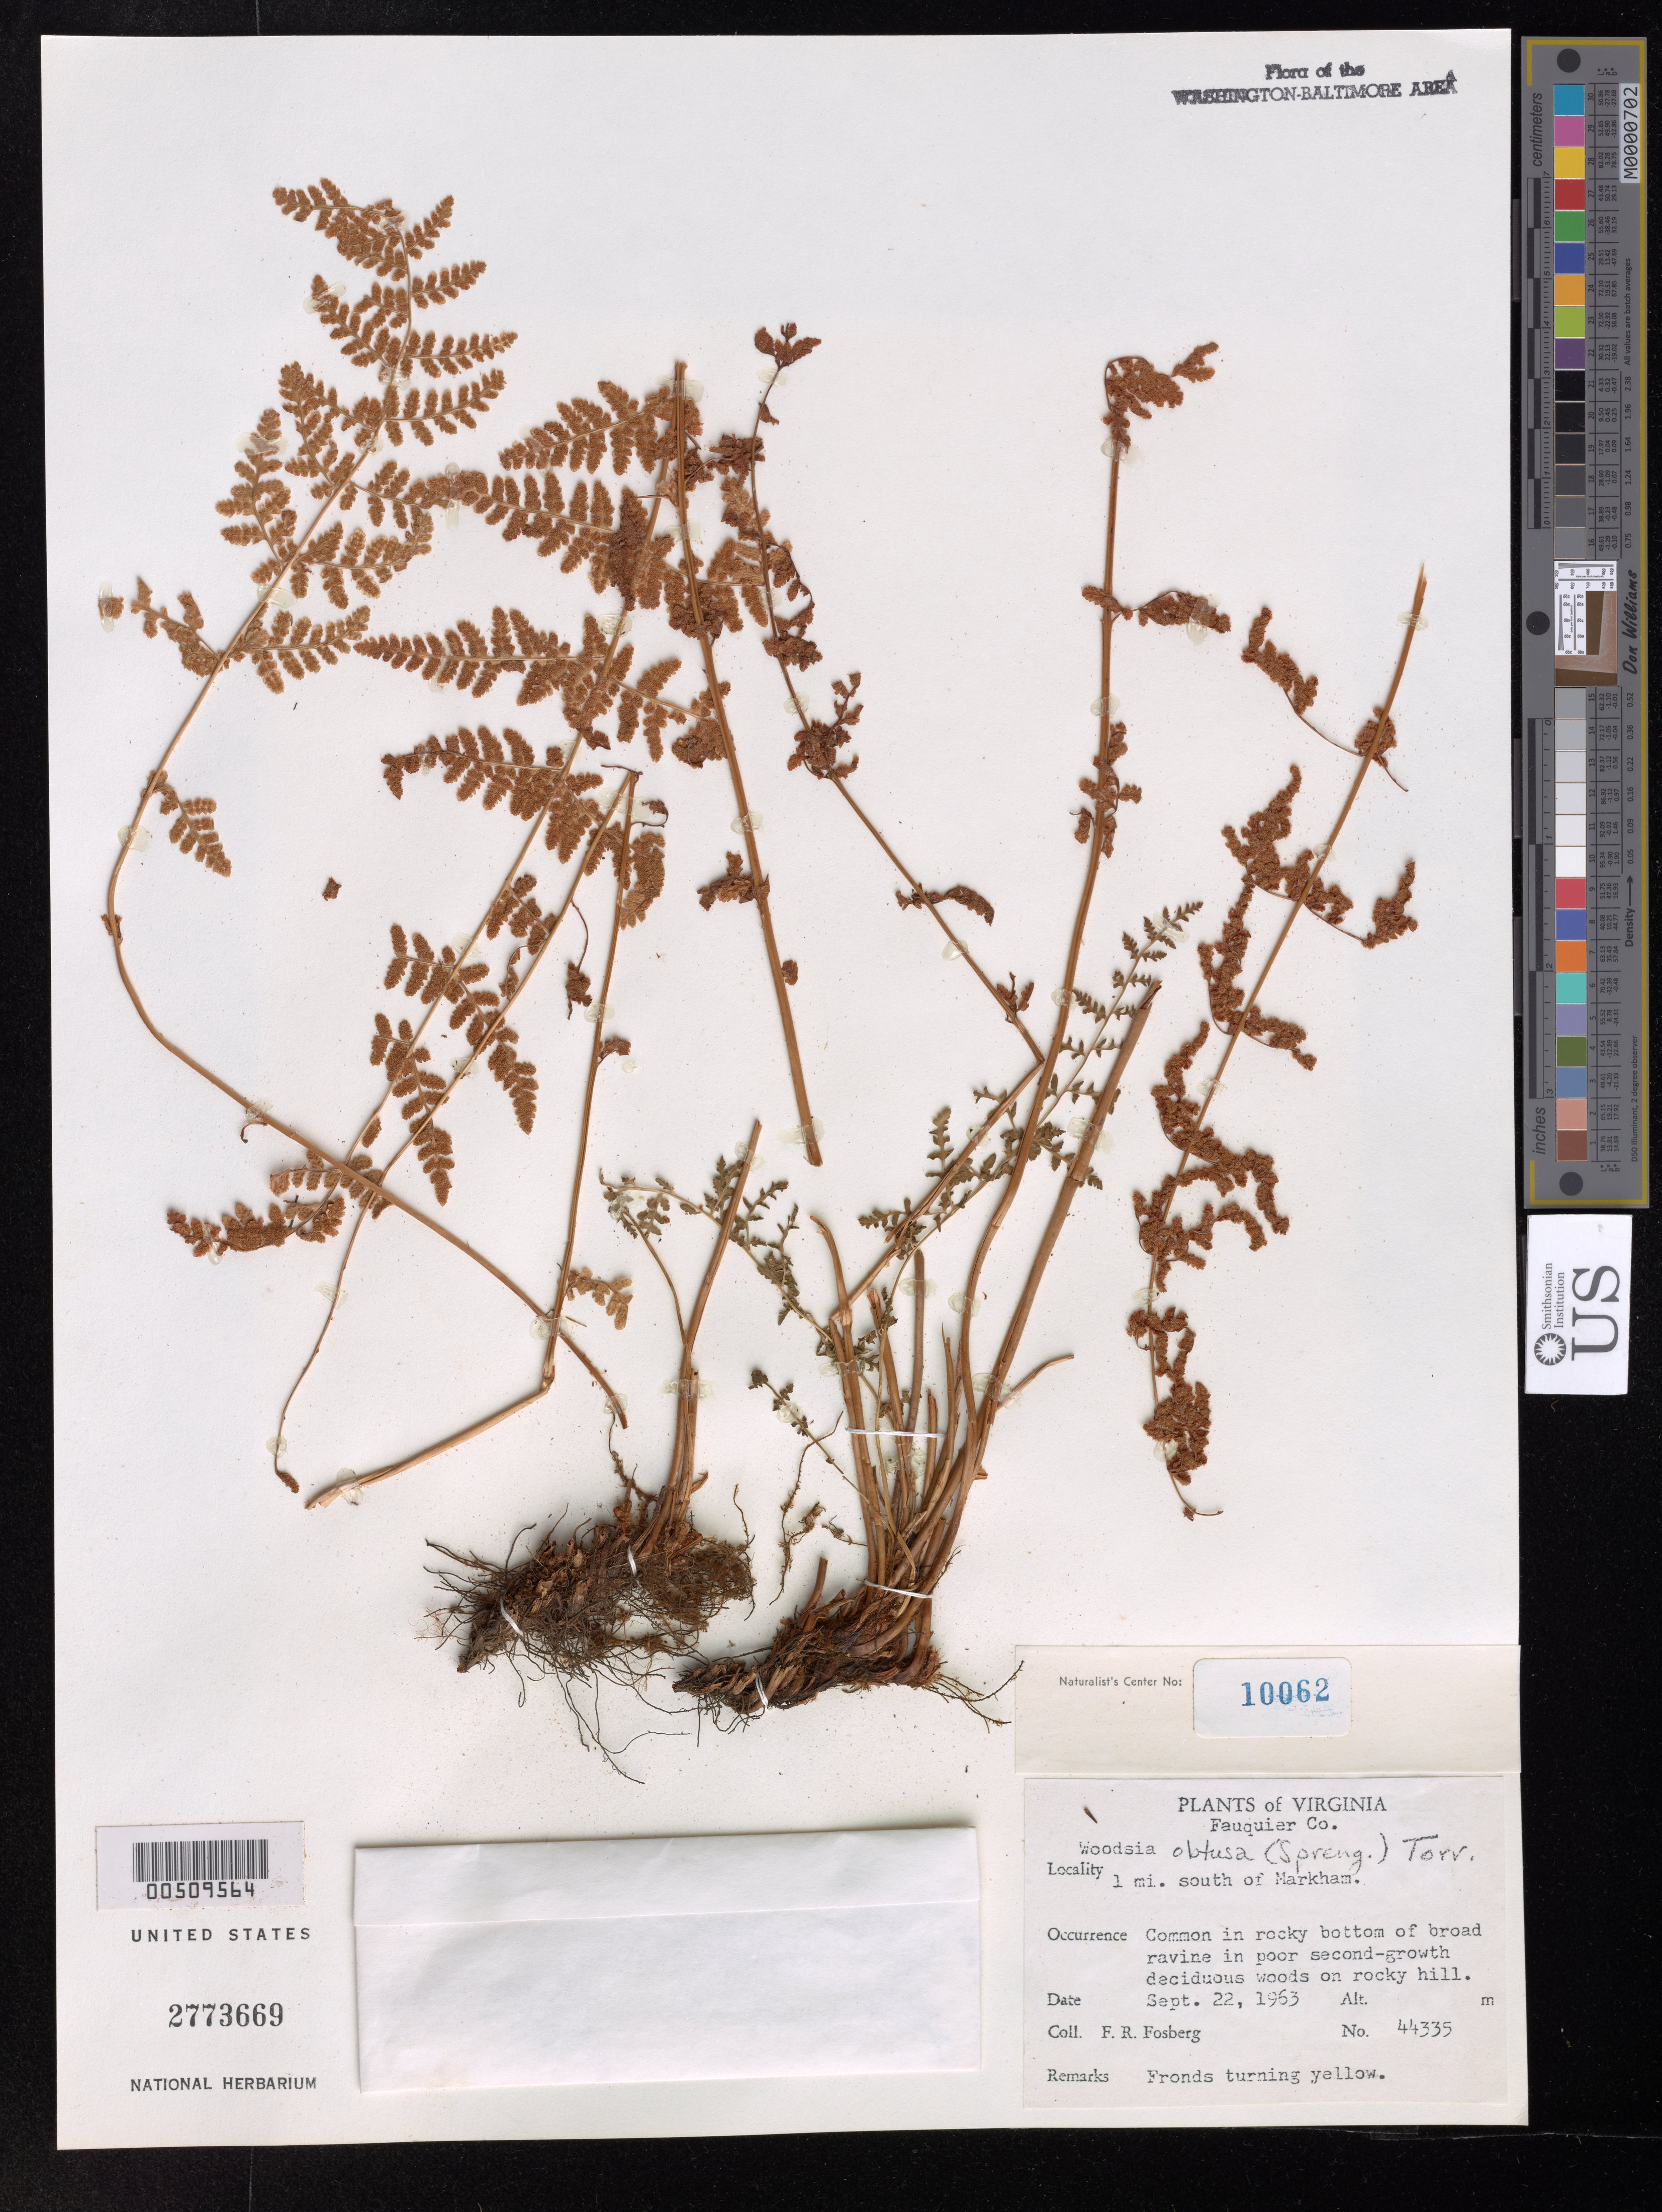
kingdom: Plantae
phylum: Tracheophyta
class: Polypodiopsida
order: Polypodiales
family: Woodsiaceae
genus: Woodsia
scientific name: Woodsia obtusa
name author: (Spreng.) Torr.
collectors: F. R. Fosberg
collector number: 44335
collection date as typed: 22 Sep 1963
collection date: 1963-09-22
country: United States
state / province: Virginia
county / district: Fauquier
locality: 1 mi. S of Markham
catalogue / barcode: US 2773669